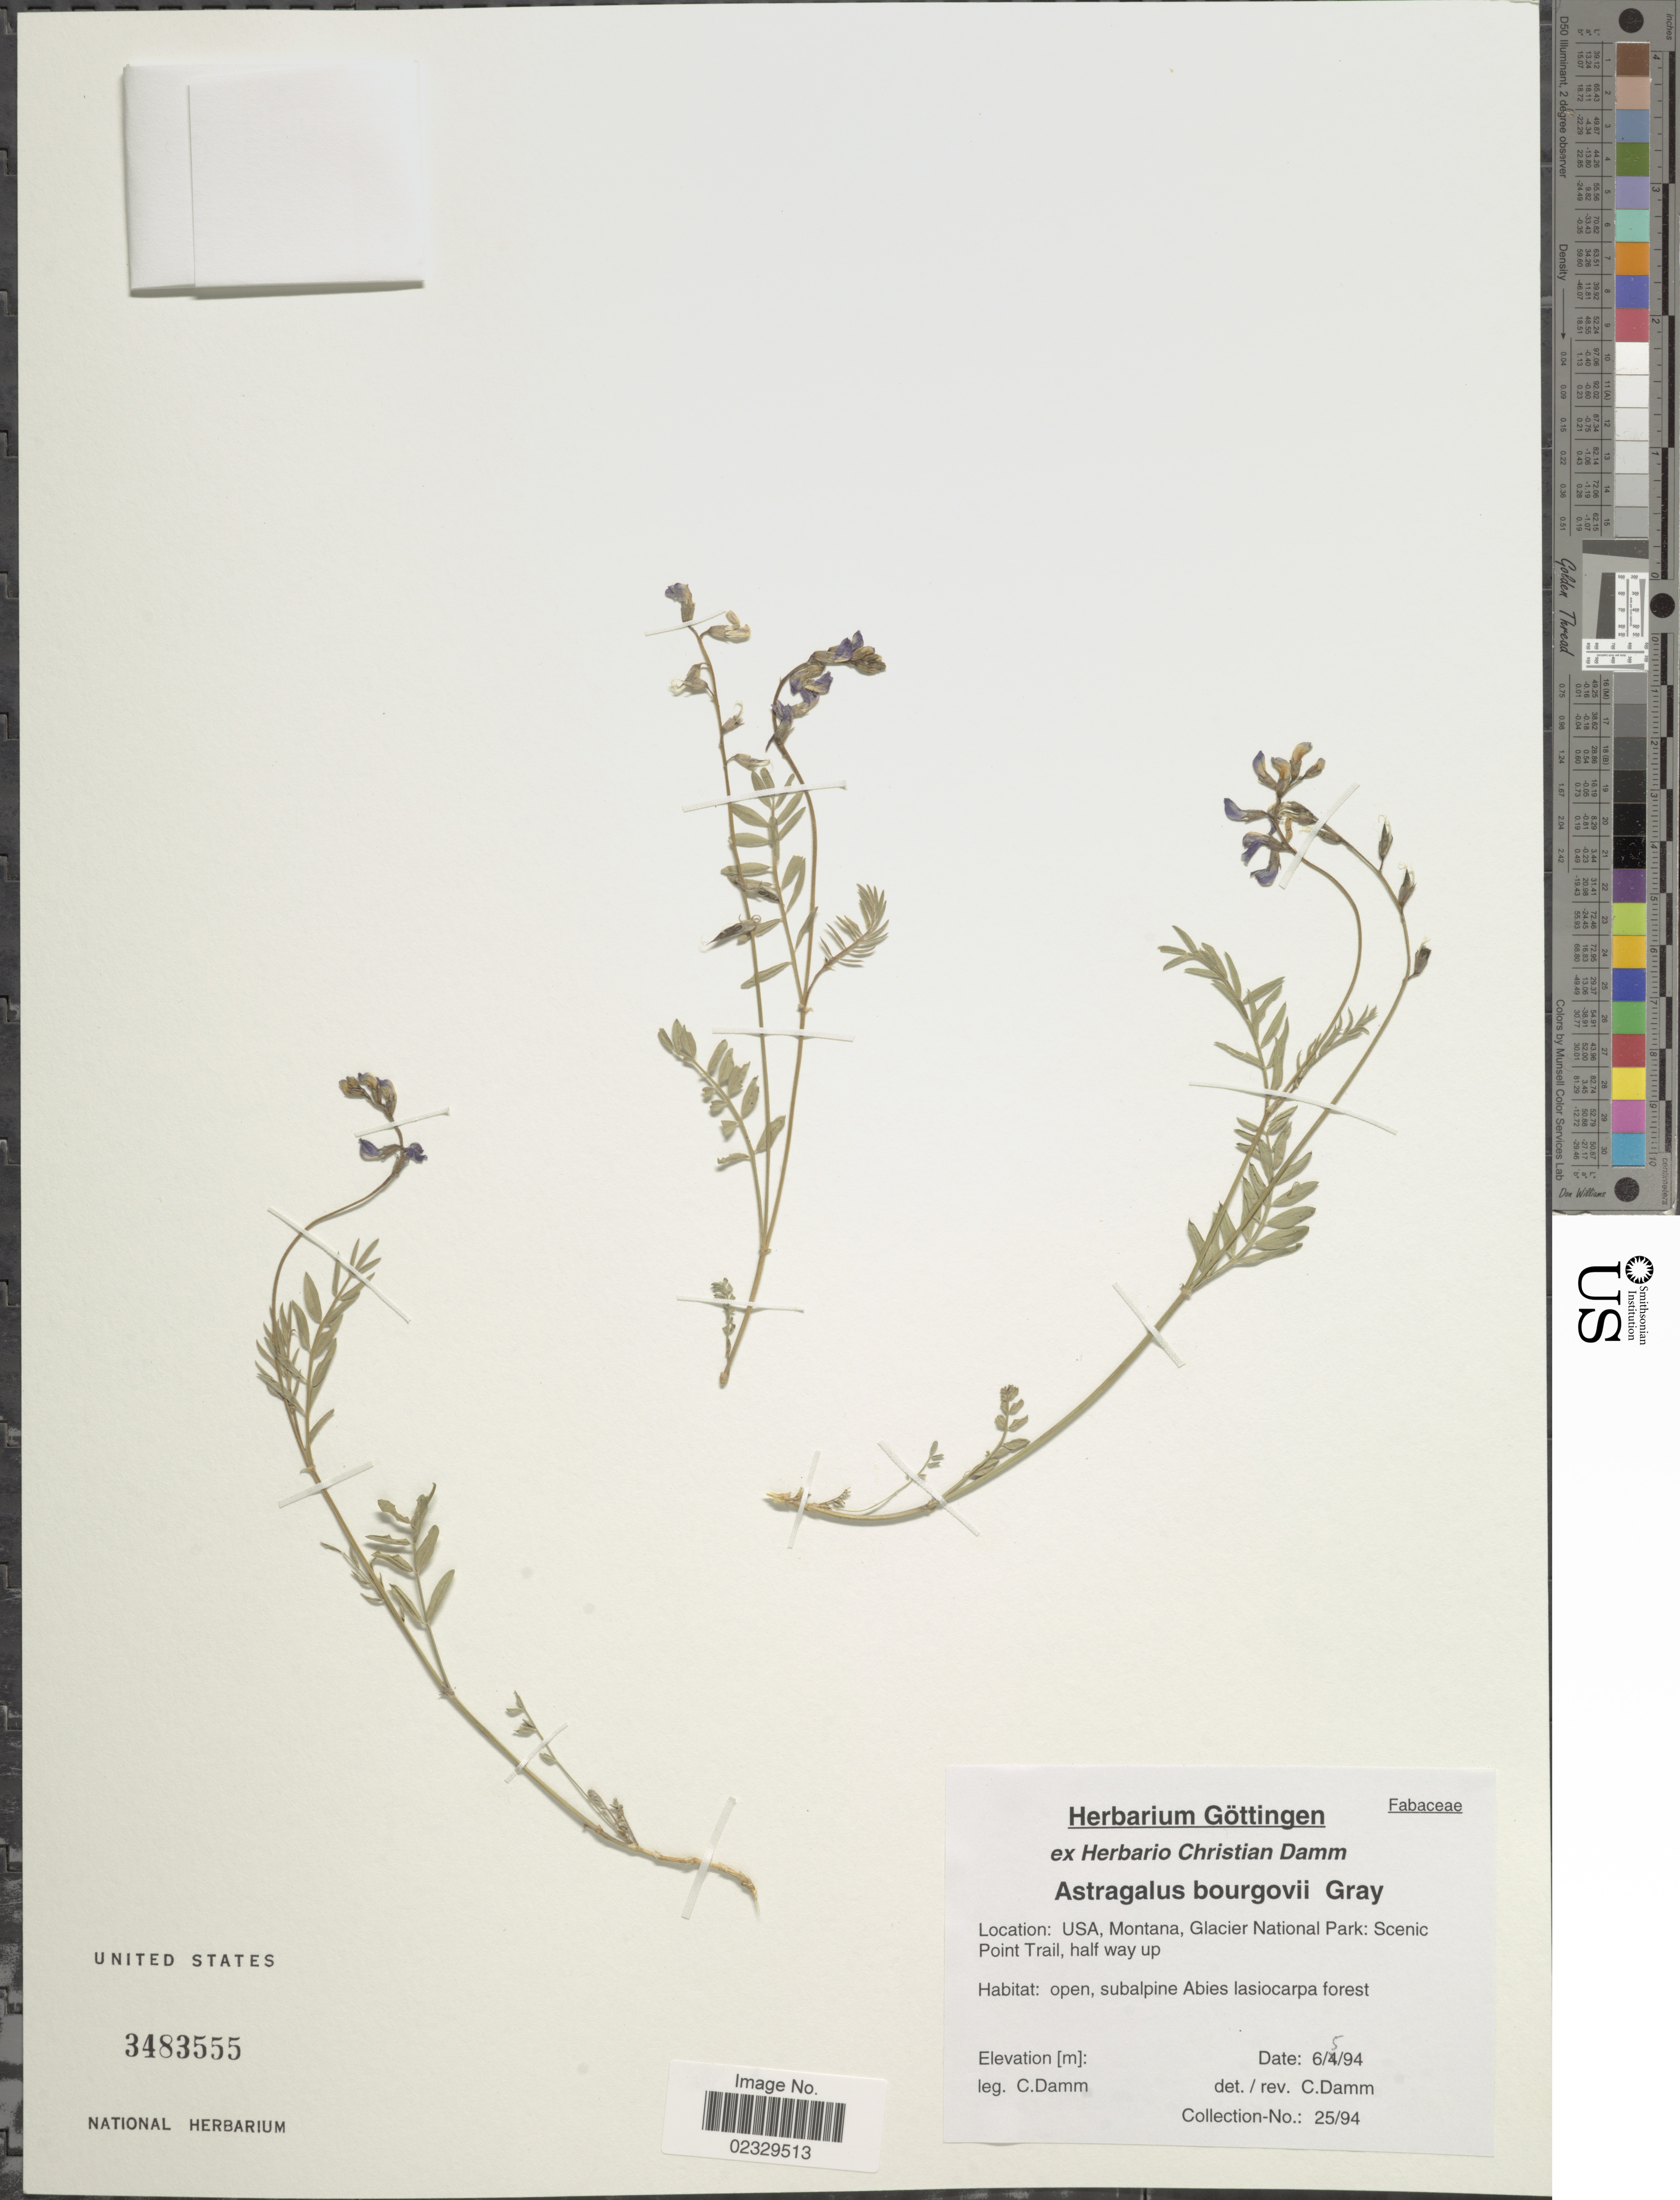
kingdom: Plantae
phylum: Tracheophyta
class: Magnoliopsida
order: Fabales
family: Fabaceae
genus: Astragalus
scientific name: Astragalus bourgovii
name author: A. Gray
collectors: C. Damm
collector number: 25/94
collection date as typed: Transcribed d/m/y: 5/6/94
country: United States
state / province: Montana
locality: Glacier National Park: Scenic Point Trail, half way up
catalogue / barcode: US 3483555